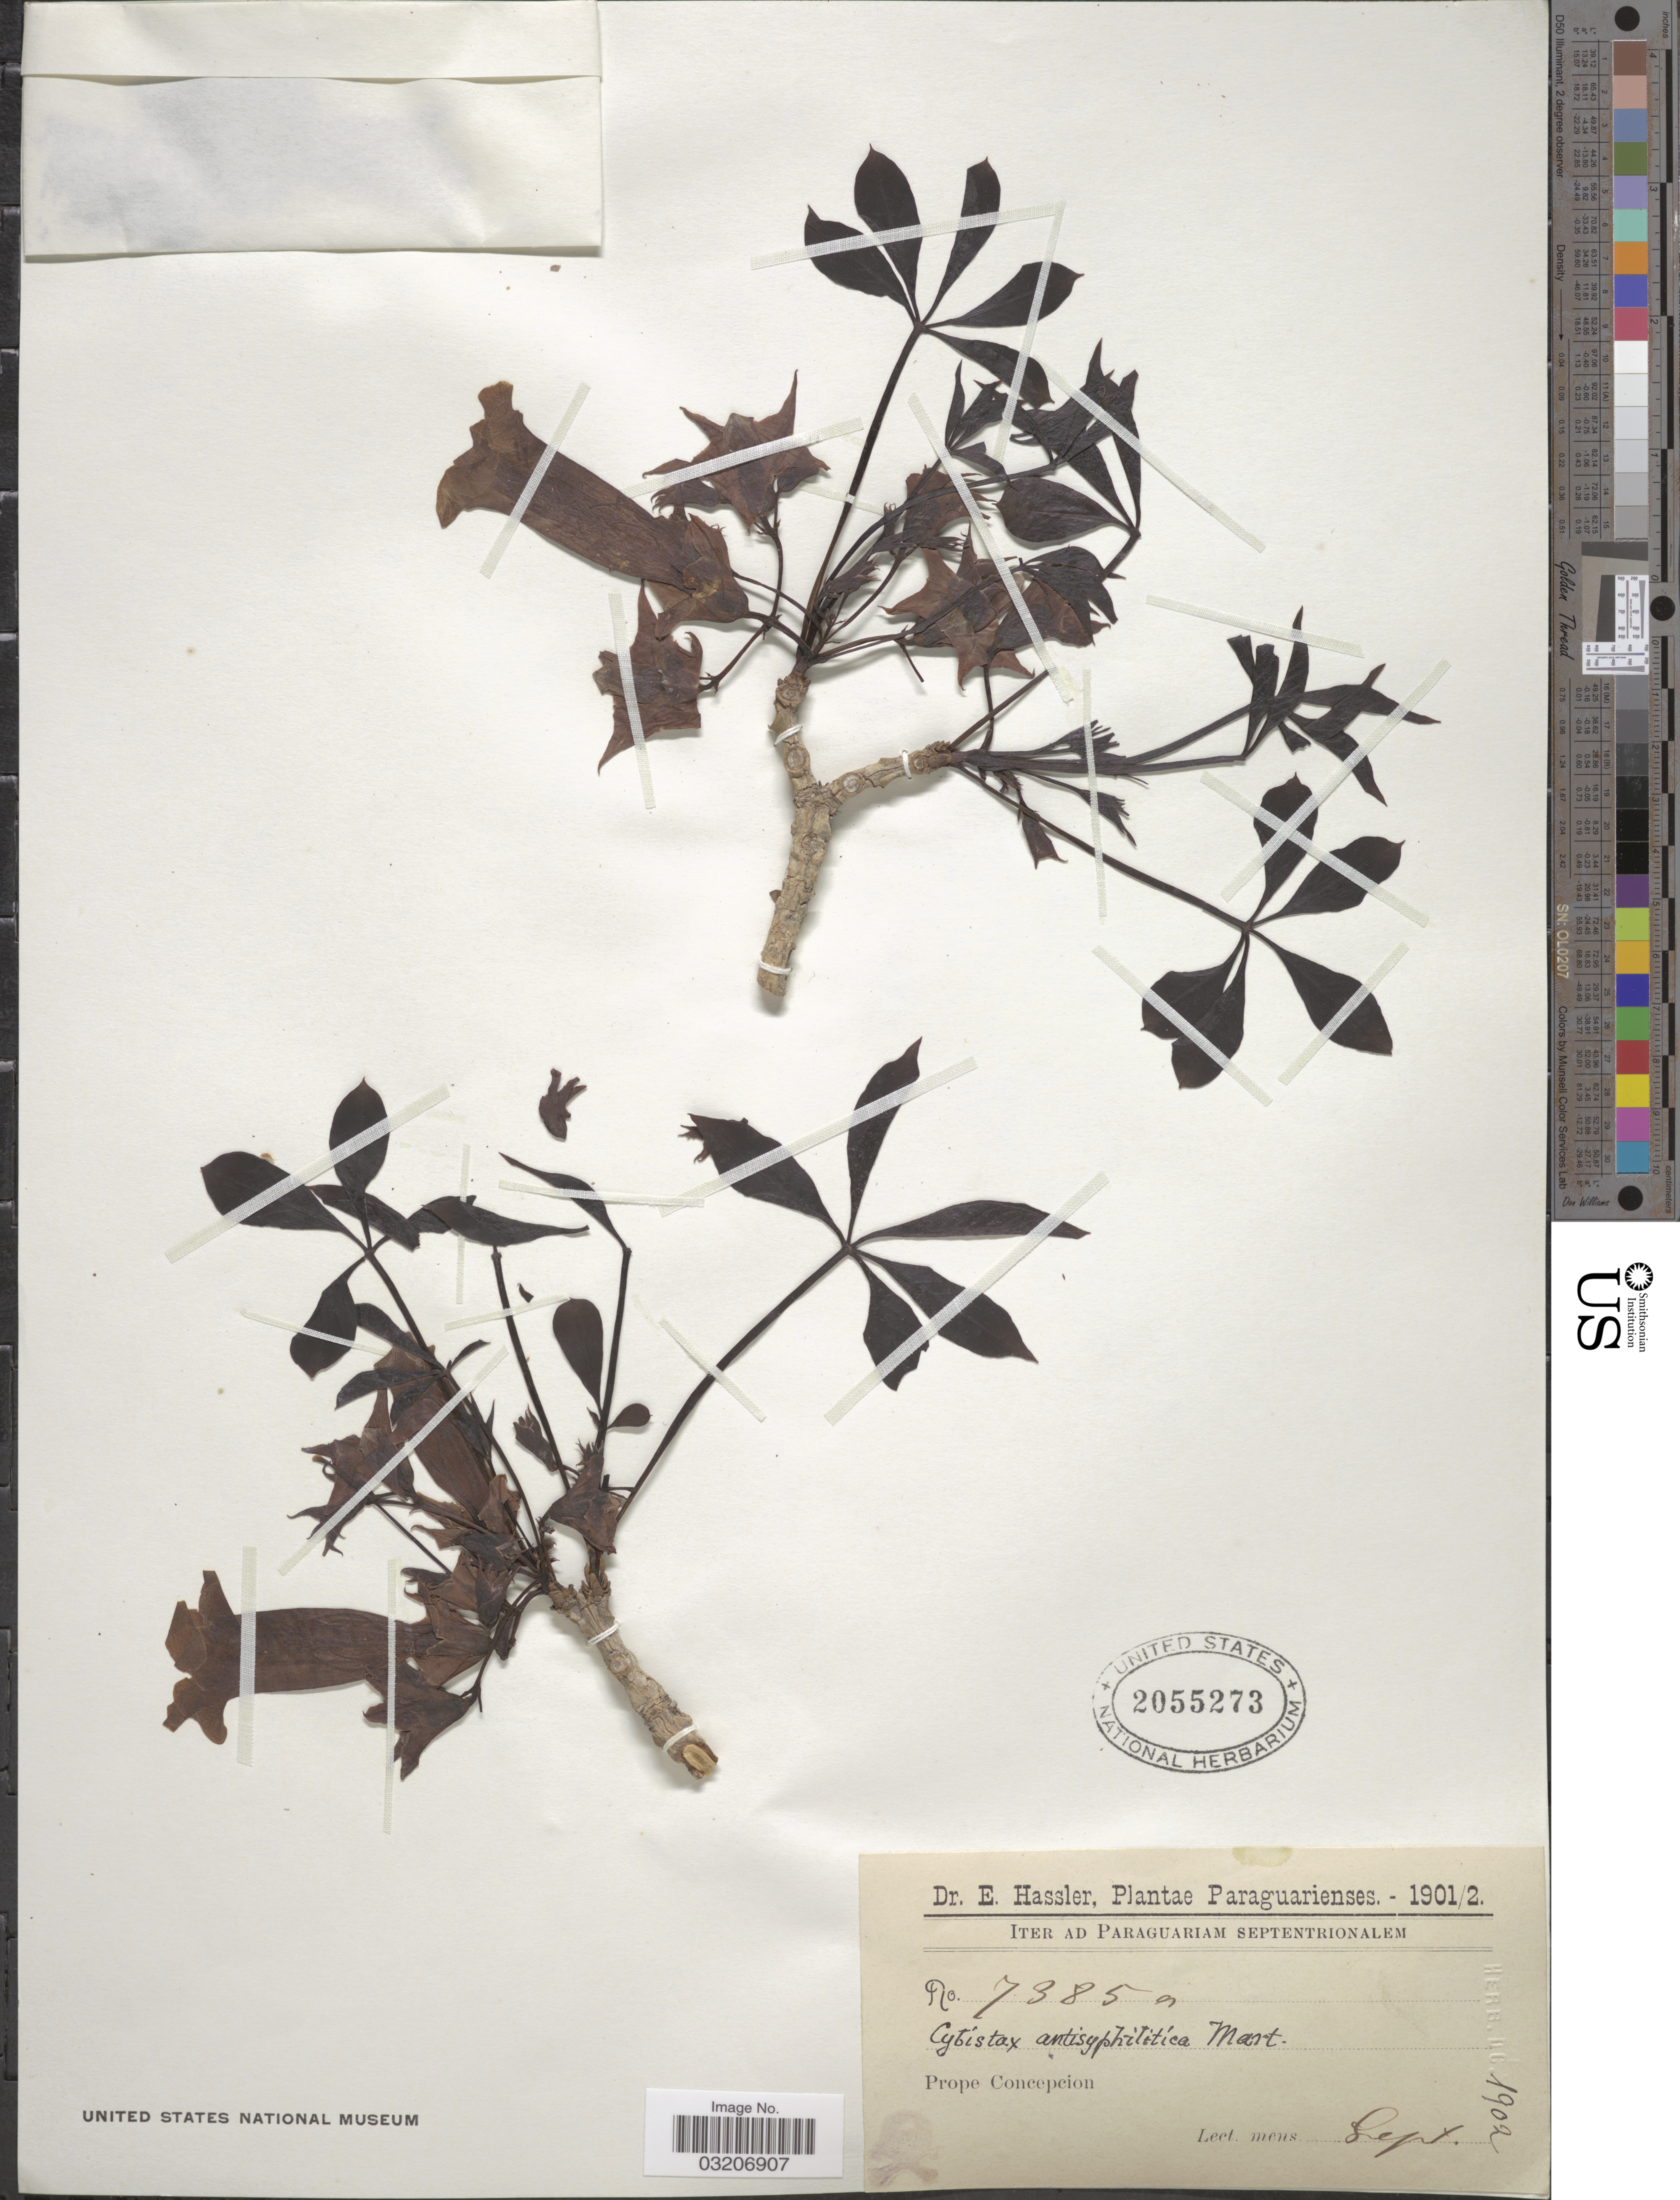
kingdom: Plantae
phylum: Tracheophyta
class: Magnoliopsida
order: Lamiales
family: Bignoniaceae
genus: Cybistax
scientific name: Cybistax antisyphilitica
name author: (Mart.) DC.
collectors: E. Hassler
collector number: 7385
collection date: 1902-09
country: Paraguay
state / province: Concepcion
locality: Prope Concepcion.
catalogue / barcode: US 2055273